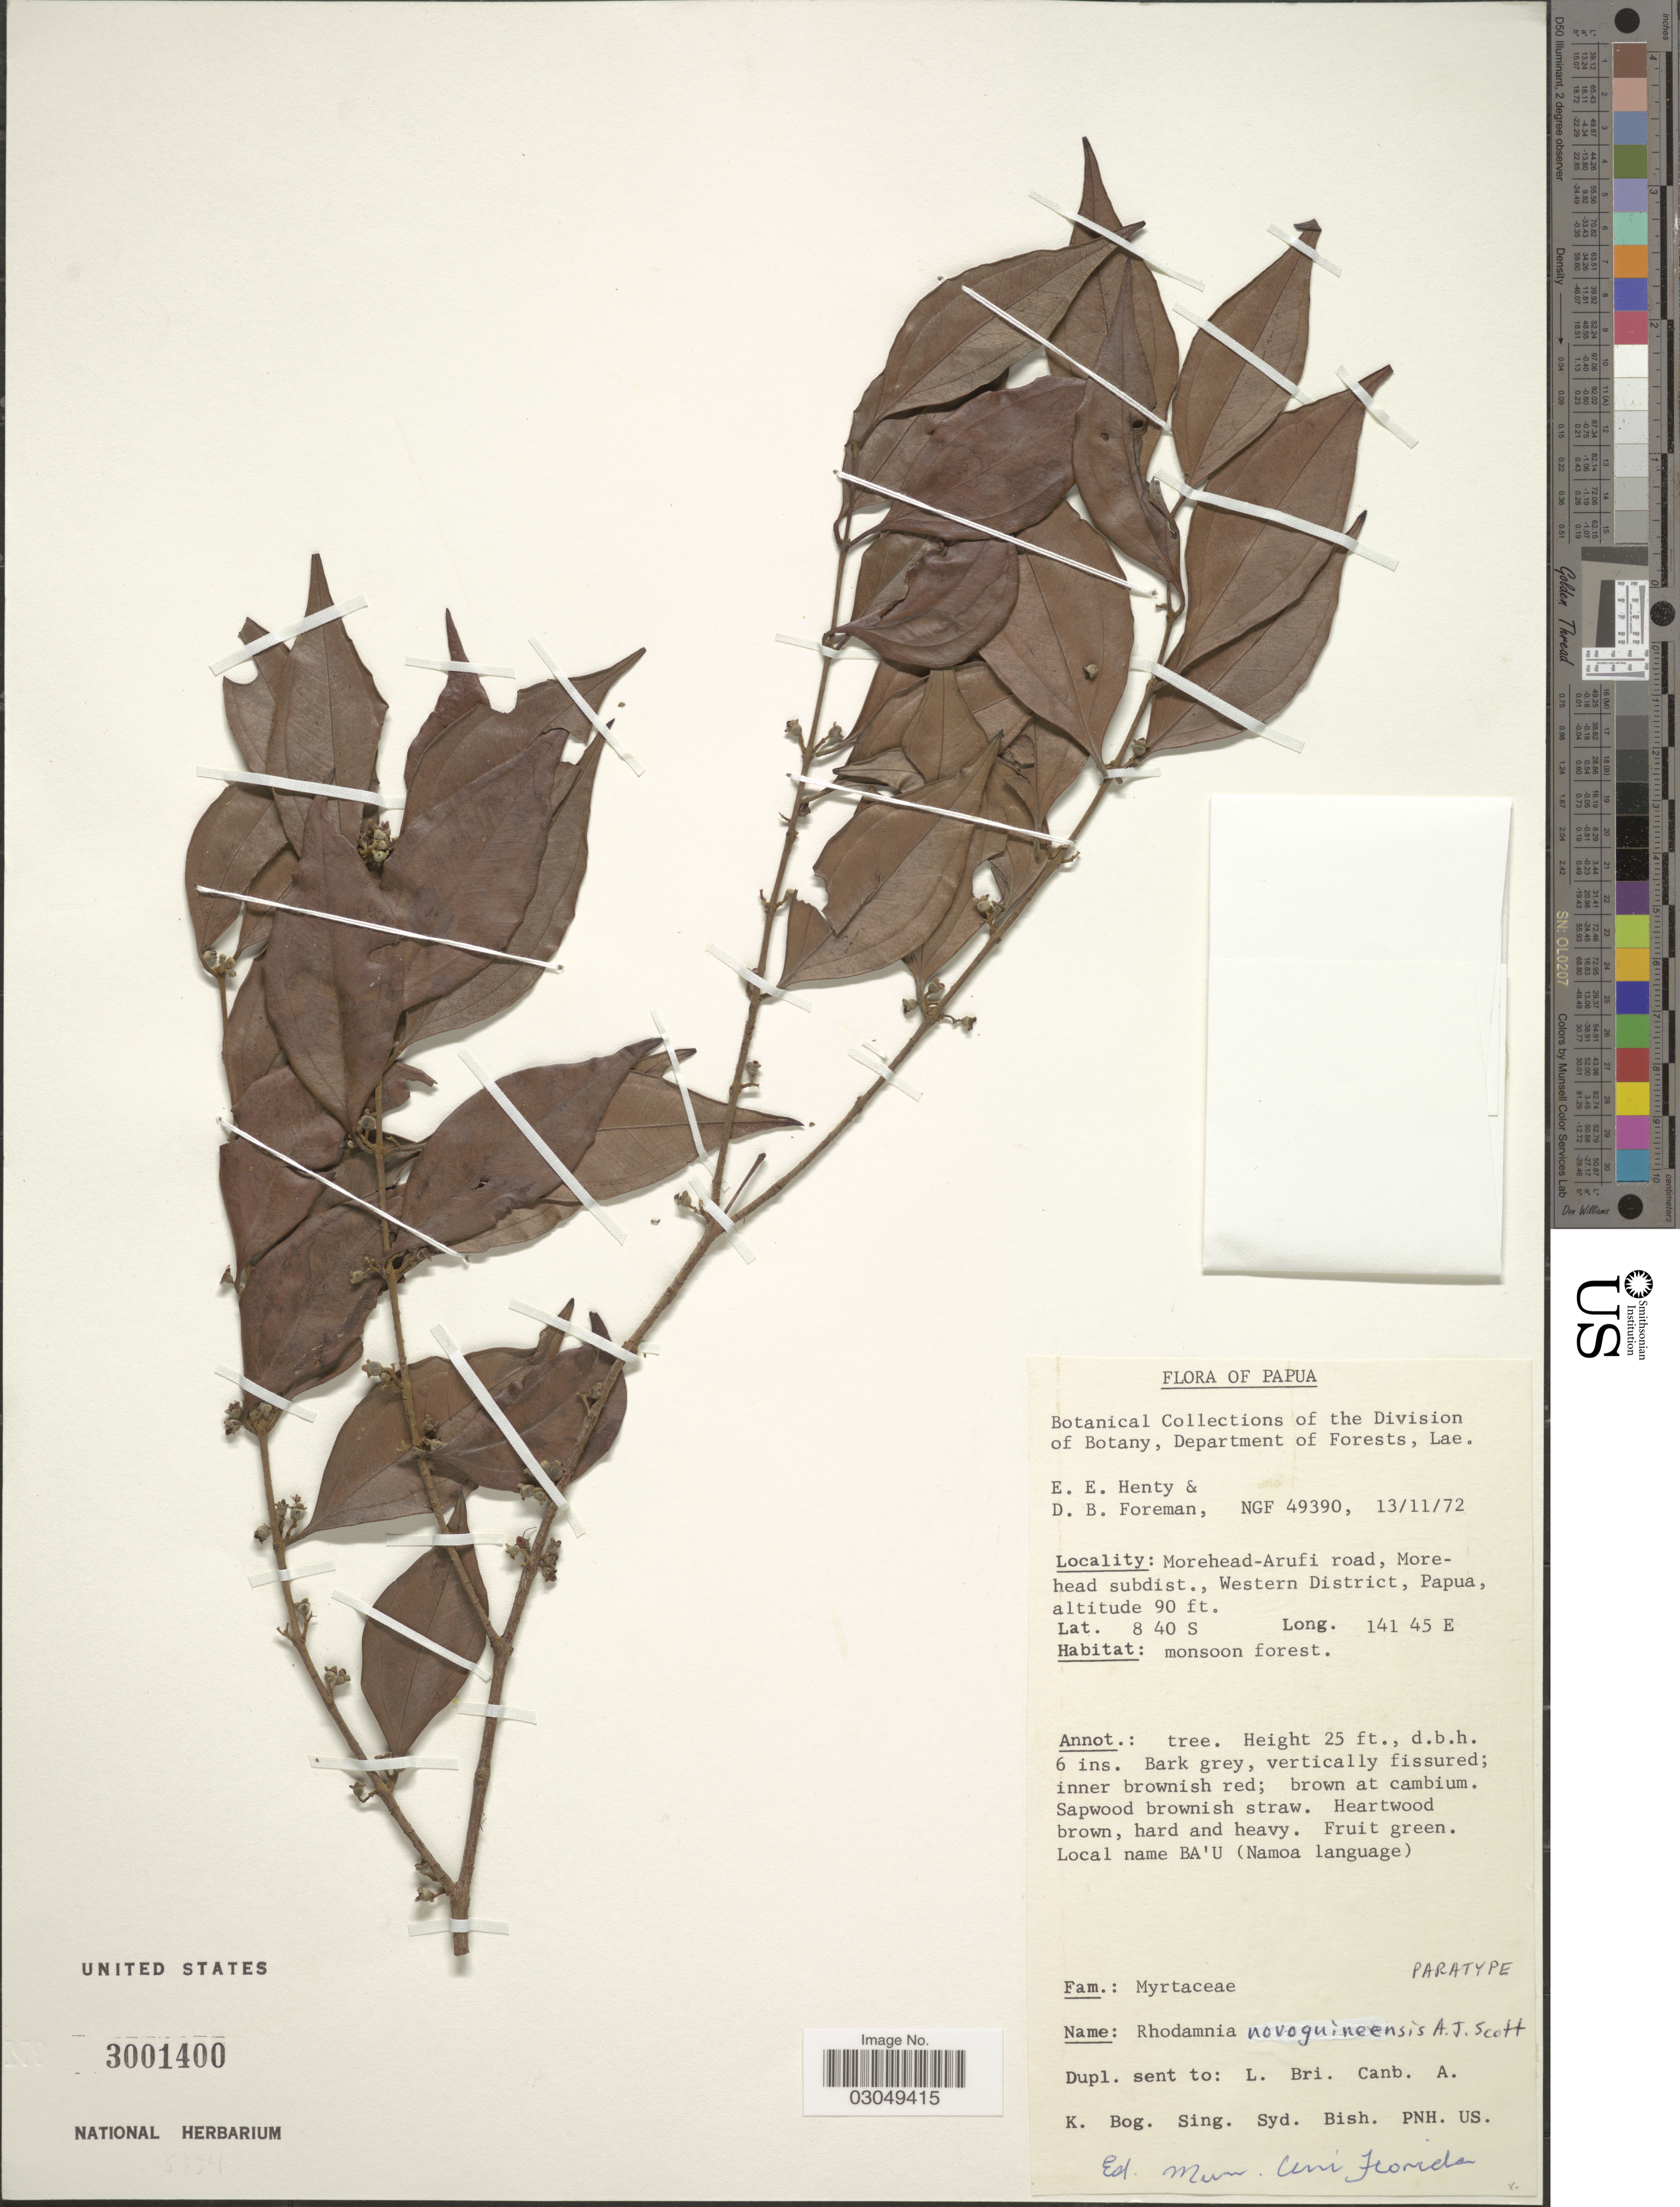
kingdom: Plantae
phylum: Tracheophyta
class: Magnoliopsida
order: Myrtales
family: Myrtaceae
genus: Rhodamnia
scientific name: Rhodamnia novoguineensis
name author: A.J. Scott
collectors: E. Henty & D. Foreman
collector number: NGF49390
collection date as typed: Transcribed d/m/y: 13/11/72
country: Papua New Guinea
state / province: Manus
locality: Morehead-Arufi road, Morehead subdist., Western District.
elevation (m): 27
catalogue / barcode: US 3001400